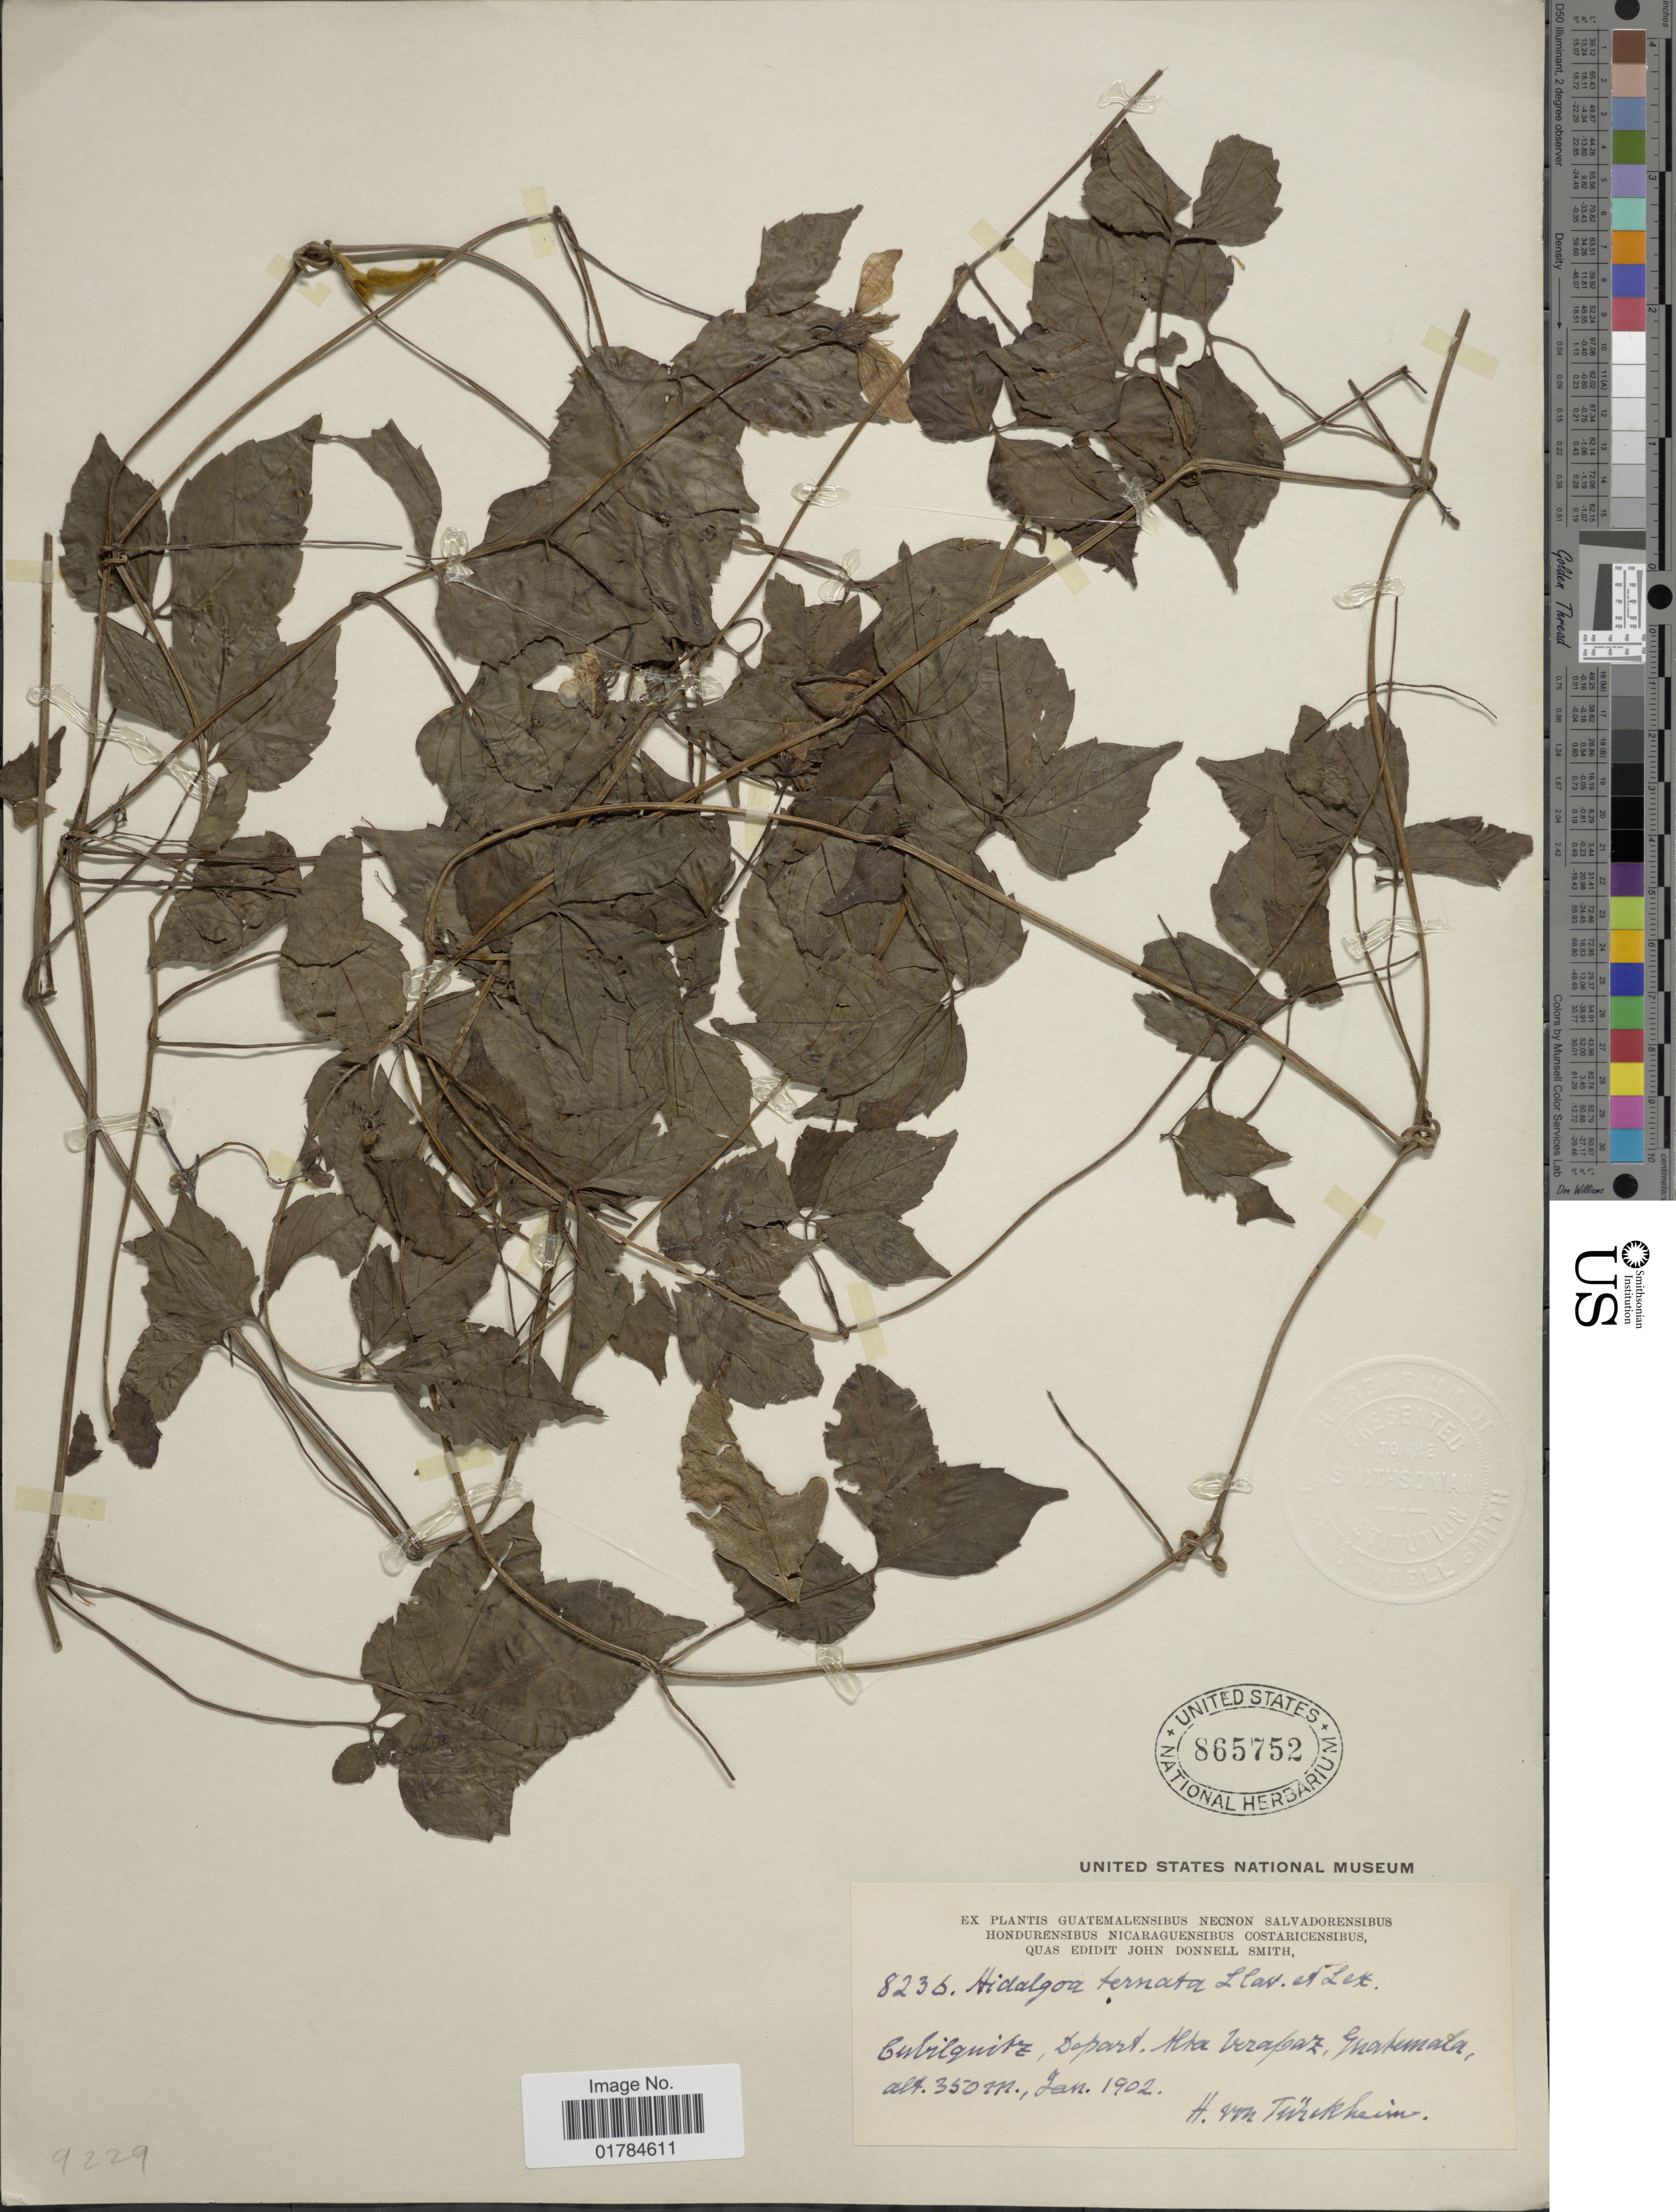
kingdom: Plantae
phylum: Tracheophyta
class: Magnoliopsida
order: Asterales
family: Asteraceae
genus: Hidalgoa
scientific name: Hidalgoa ternata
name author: La Llave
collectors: H. von Türckheim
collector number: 8236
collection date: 1902-01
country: Guatemala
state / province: Alta Verapaz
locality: Cubilquitz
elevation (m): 350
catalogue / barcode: US 865752